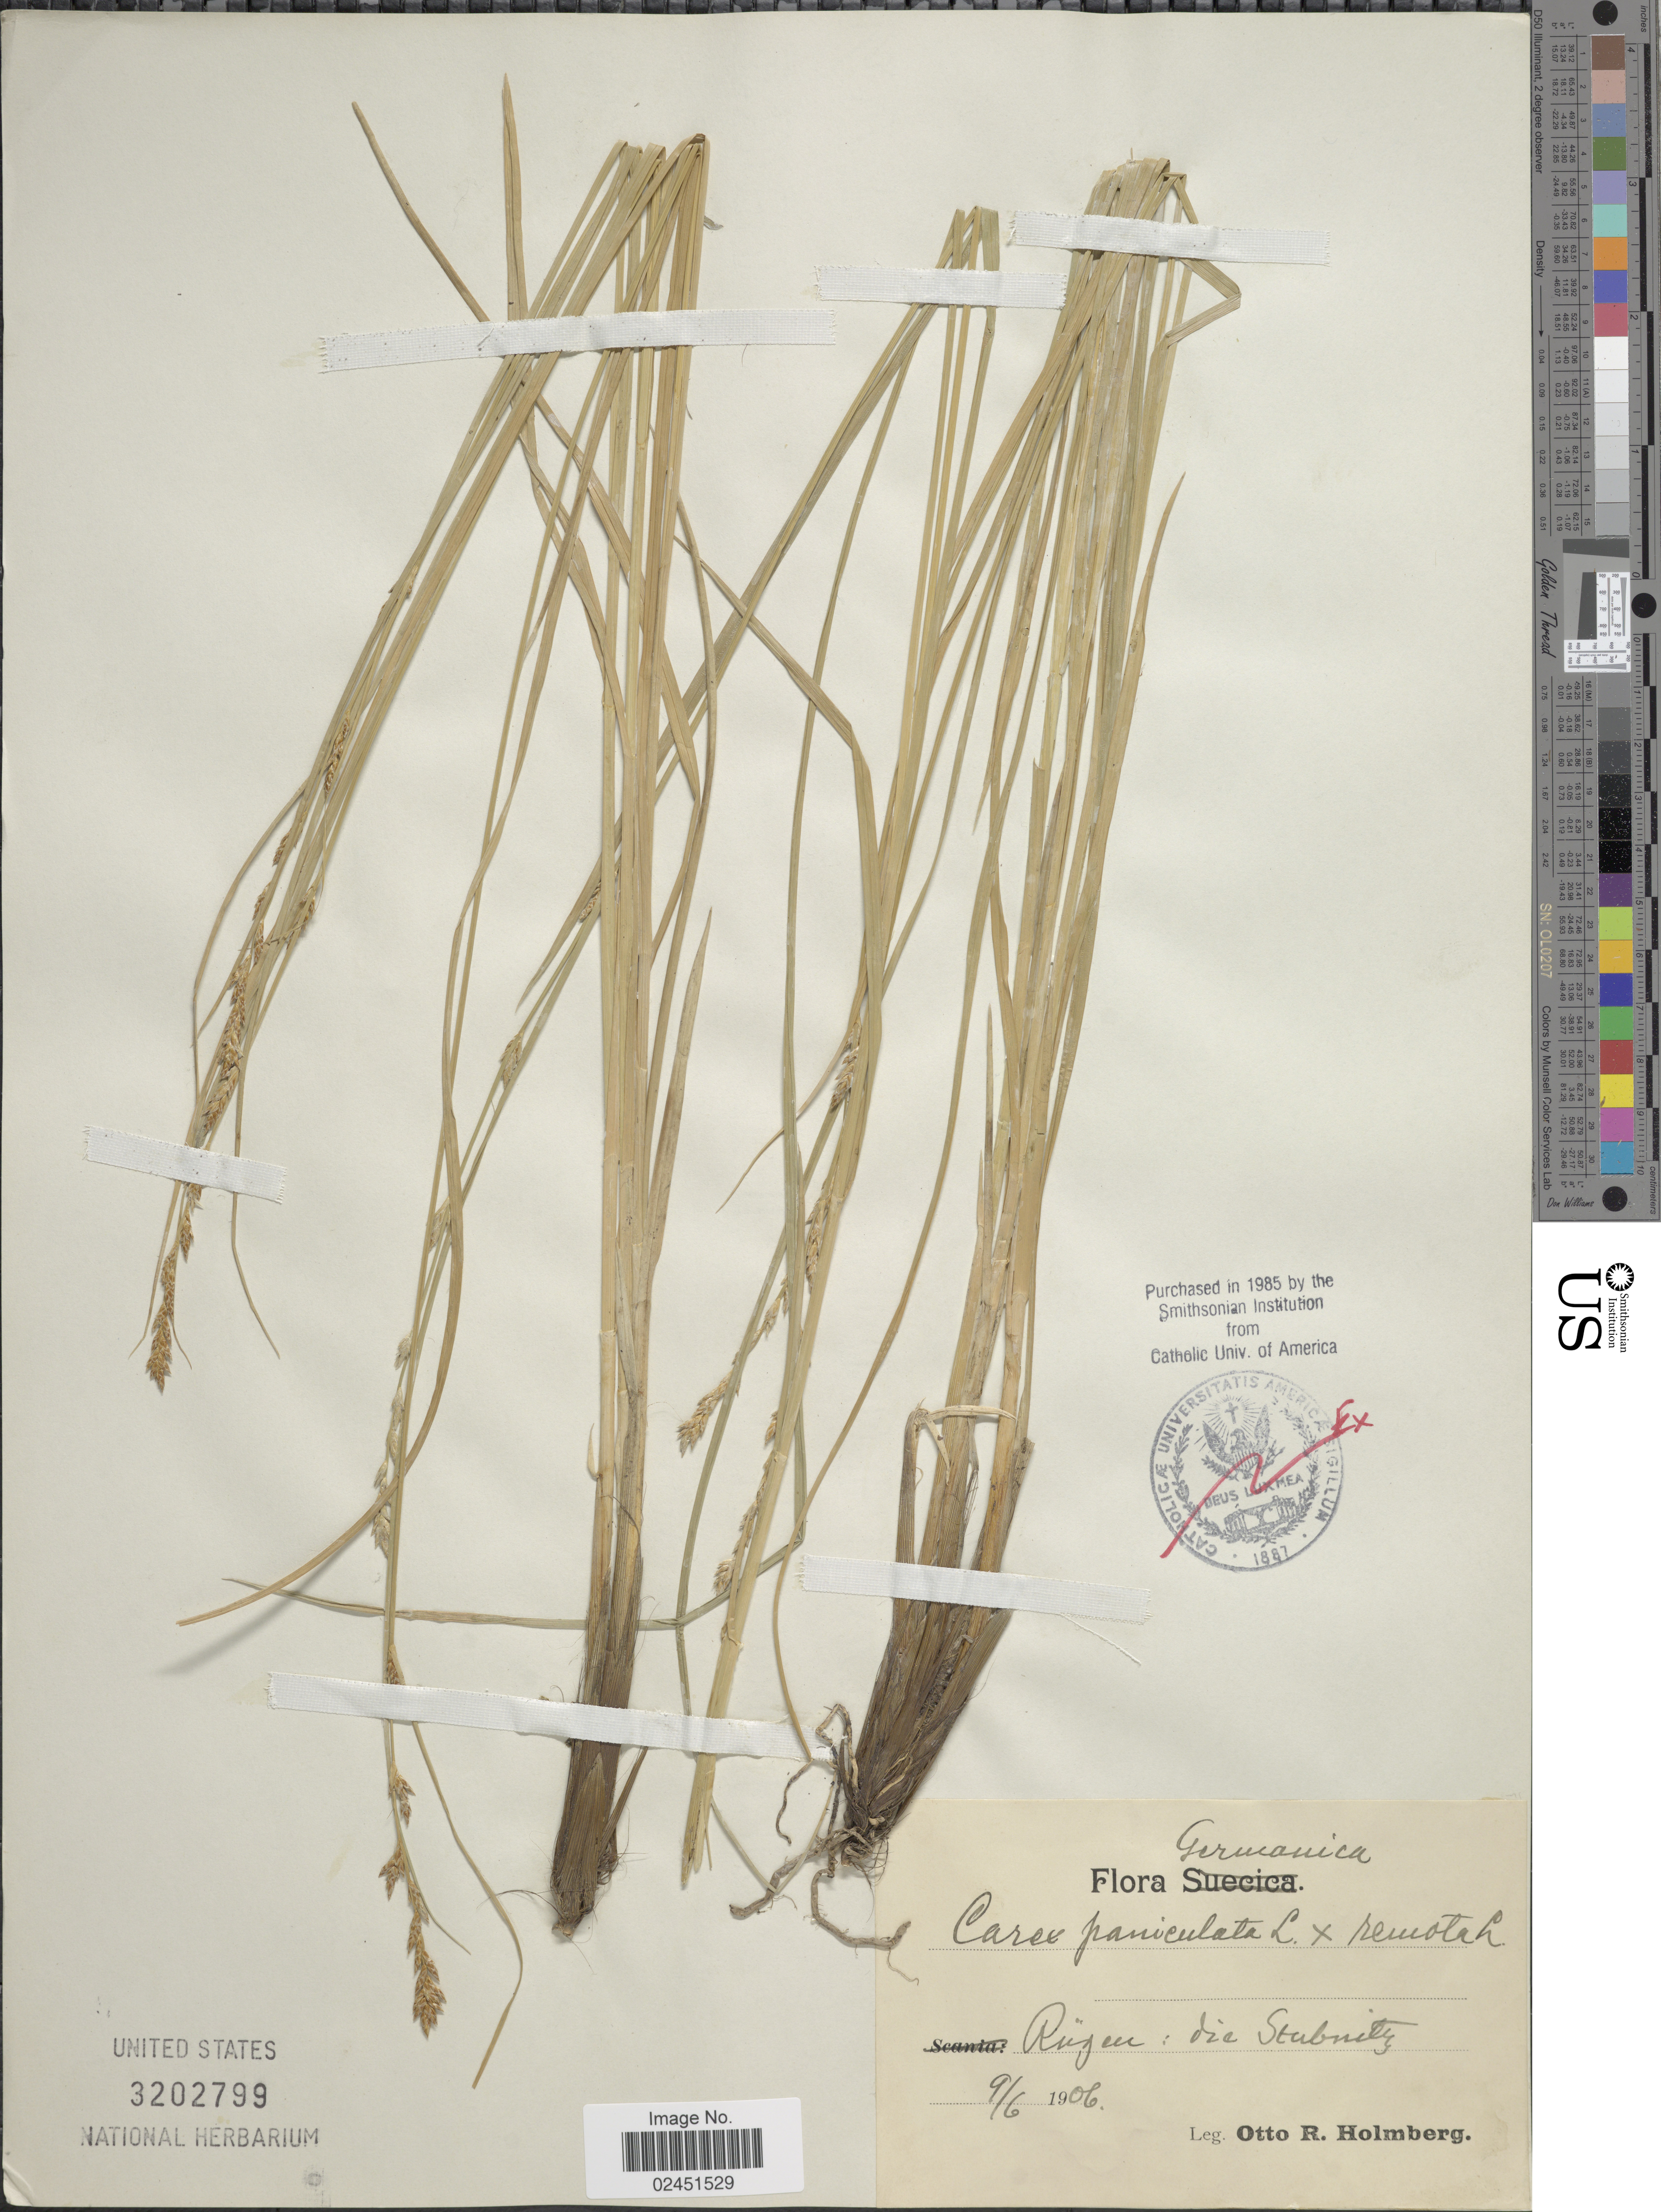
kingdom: Plantae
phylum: Tracheophyta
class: Liliopsida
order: Poales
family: Cyperaceae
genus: Carex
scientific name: Carex paniculata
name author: L.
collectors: O. Holmberg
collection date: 1906-06-09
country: Germany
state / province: Mecklenburg-Vorpommern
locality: Rugun: die Stubnitz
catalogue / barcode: US 3202799